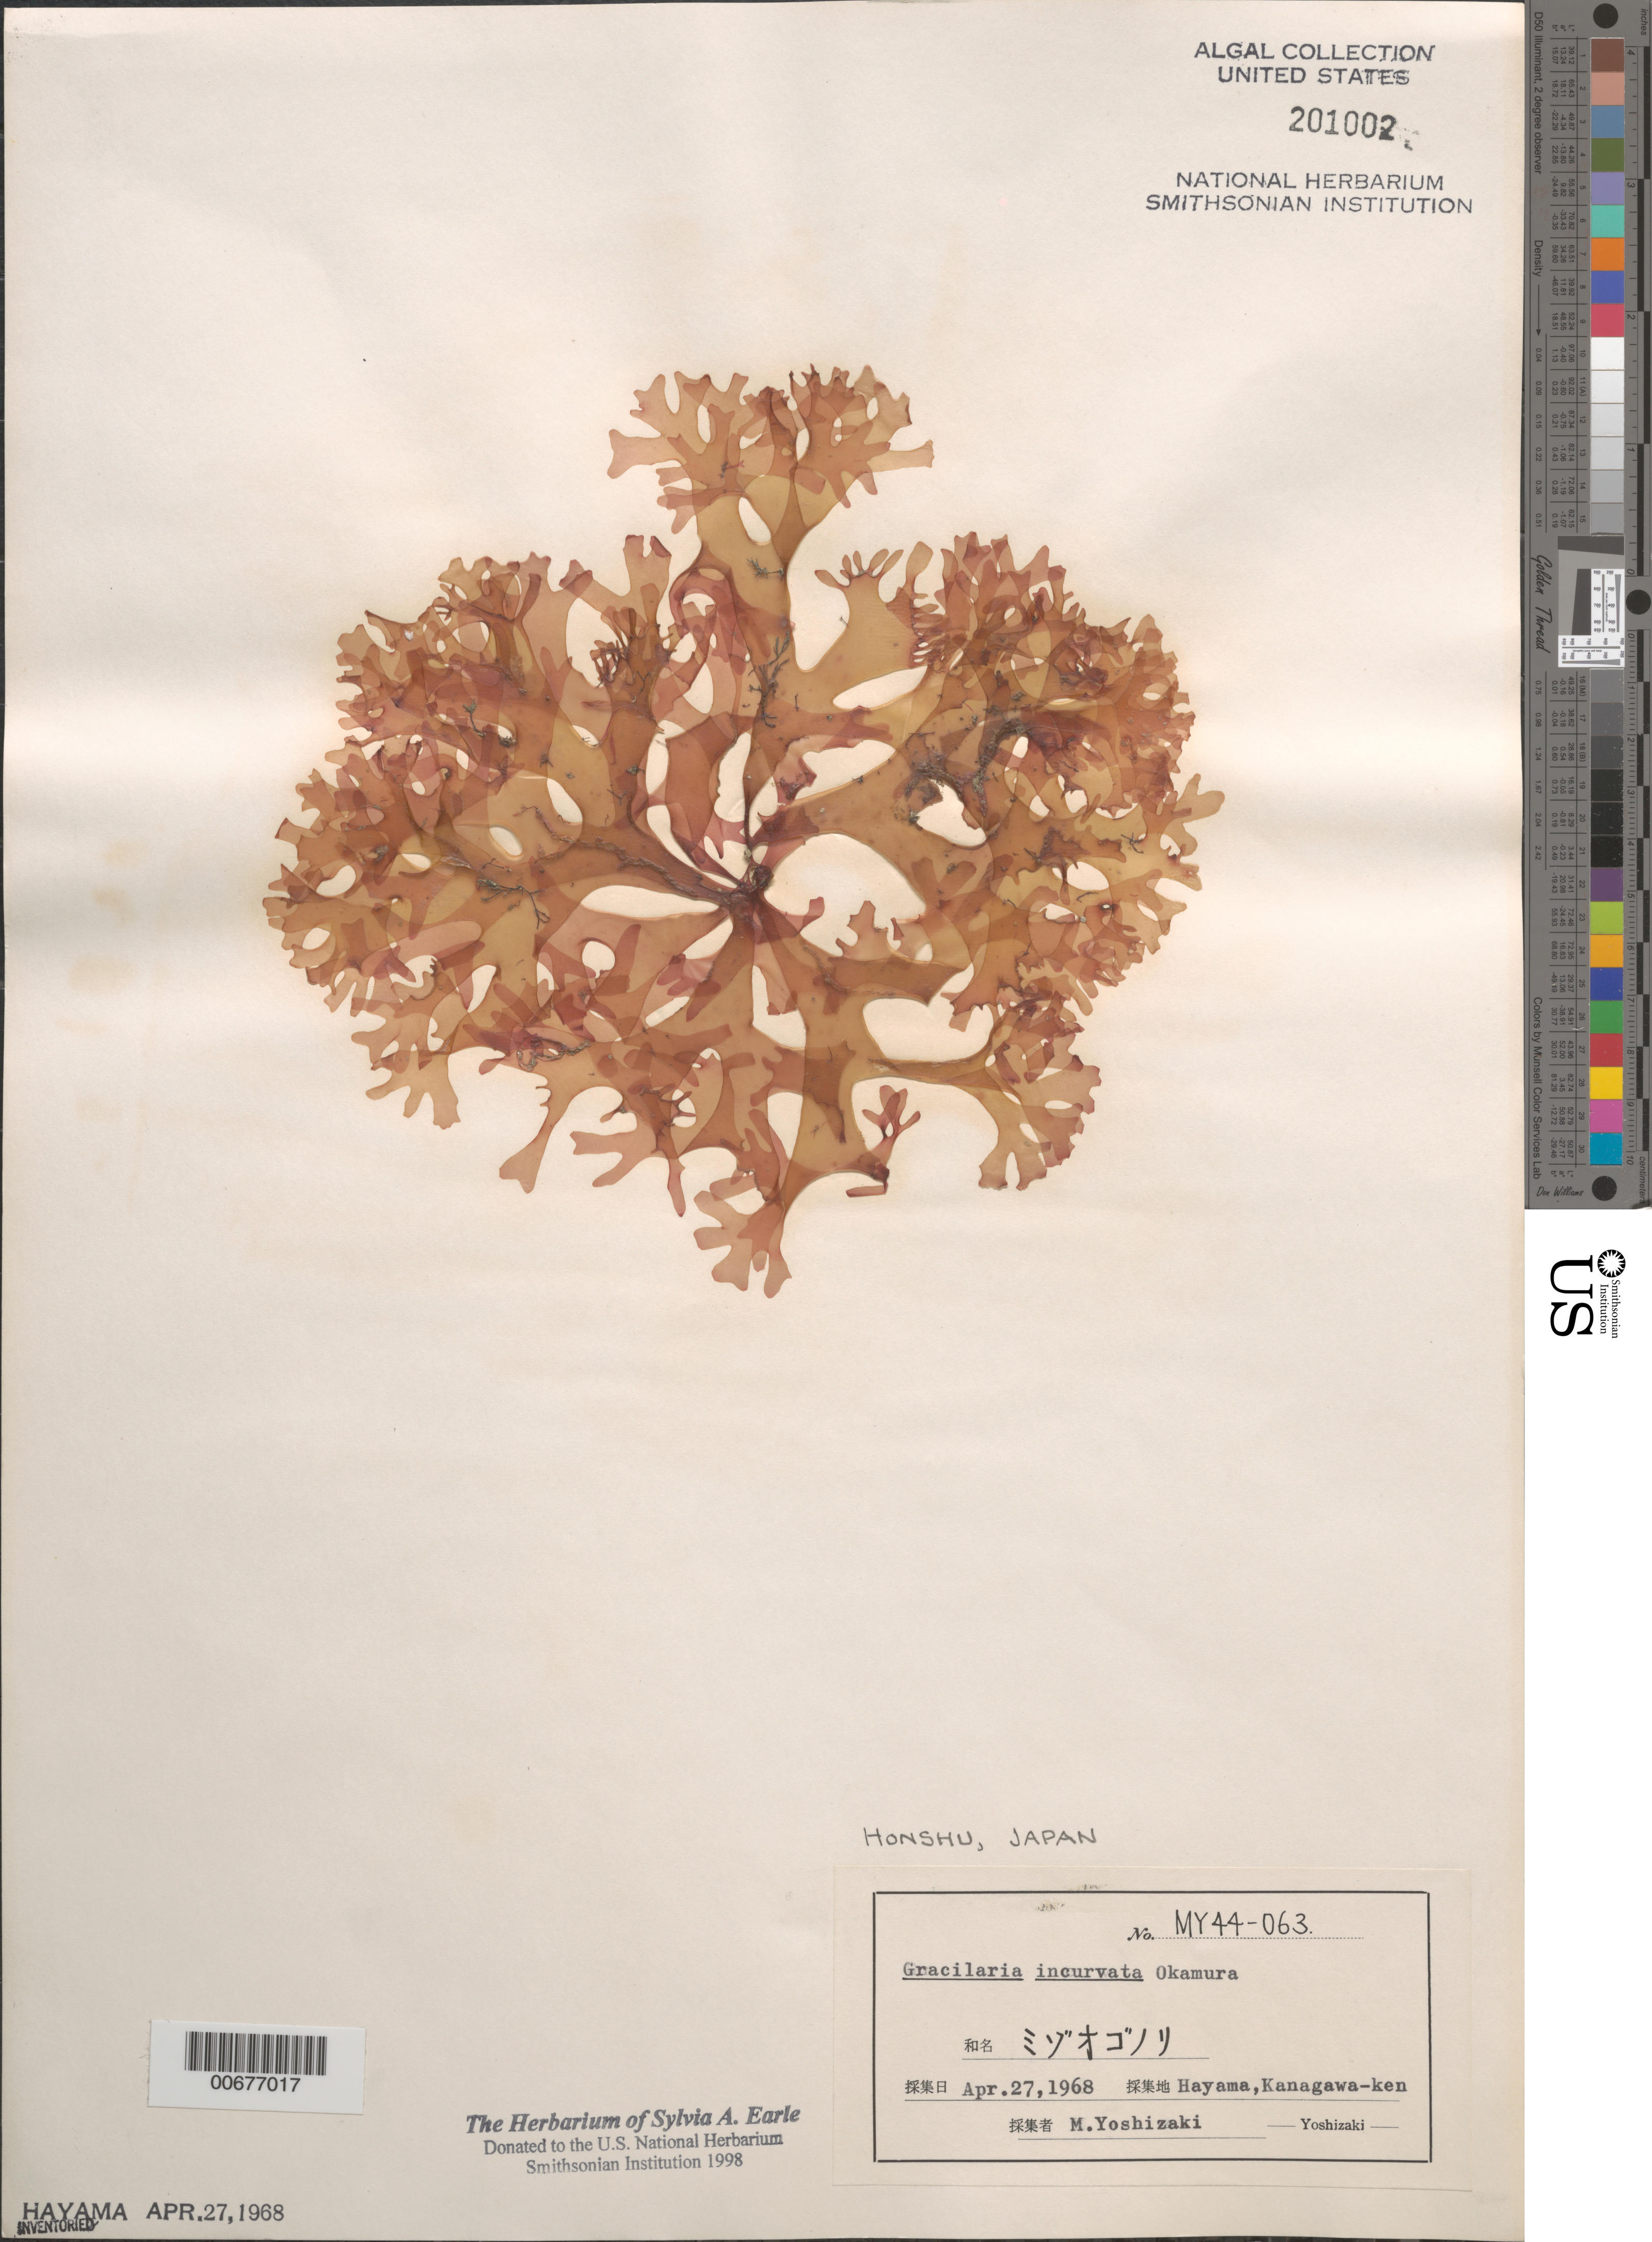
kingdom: Plantae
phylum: Rhodophyta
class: Florideophyceae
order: Gracilariales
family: Gracilariaceae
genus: Gracilaria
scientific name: Gracilaria incurvata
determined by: Yoshizaki, M.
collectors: M. Yoshizaki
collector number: MY 44-063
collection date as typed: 27 Apr 1968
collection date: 1968-04-27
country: Japan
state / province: Kanagawa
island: Honshu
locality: Hayama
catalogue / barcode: US 201002